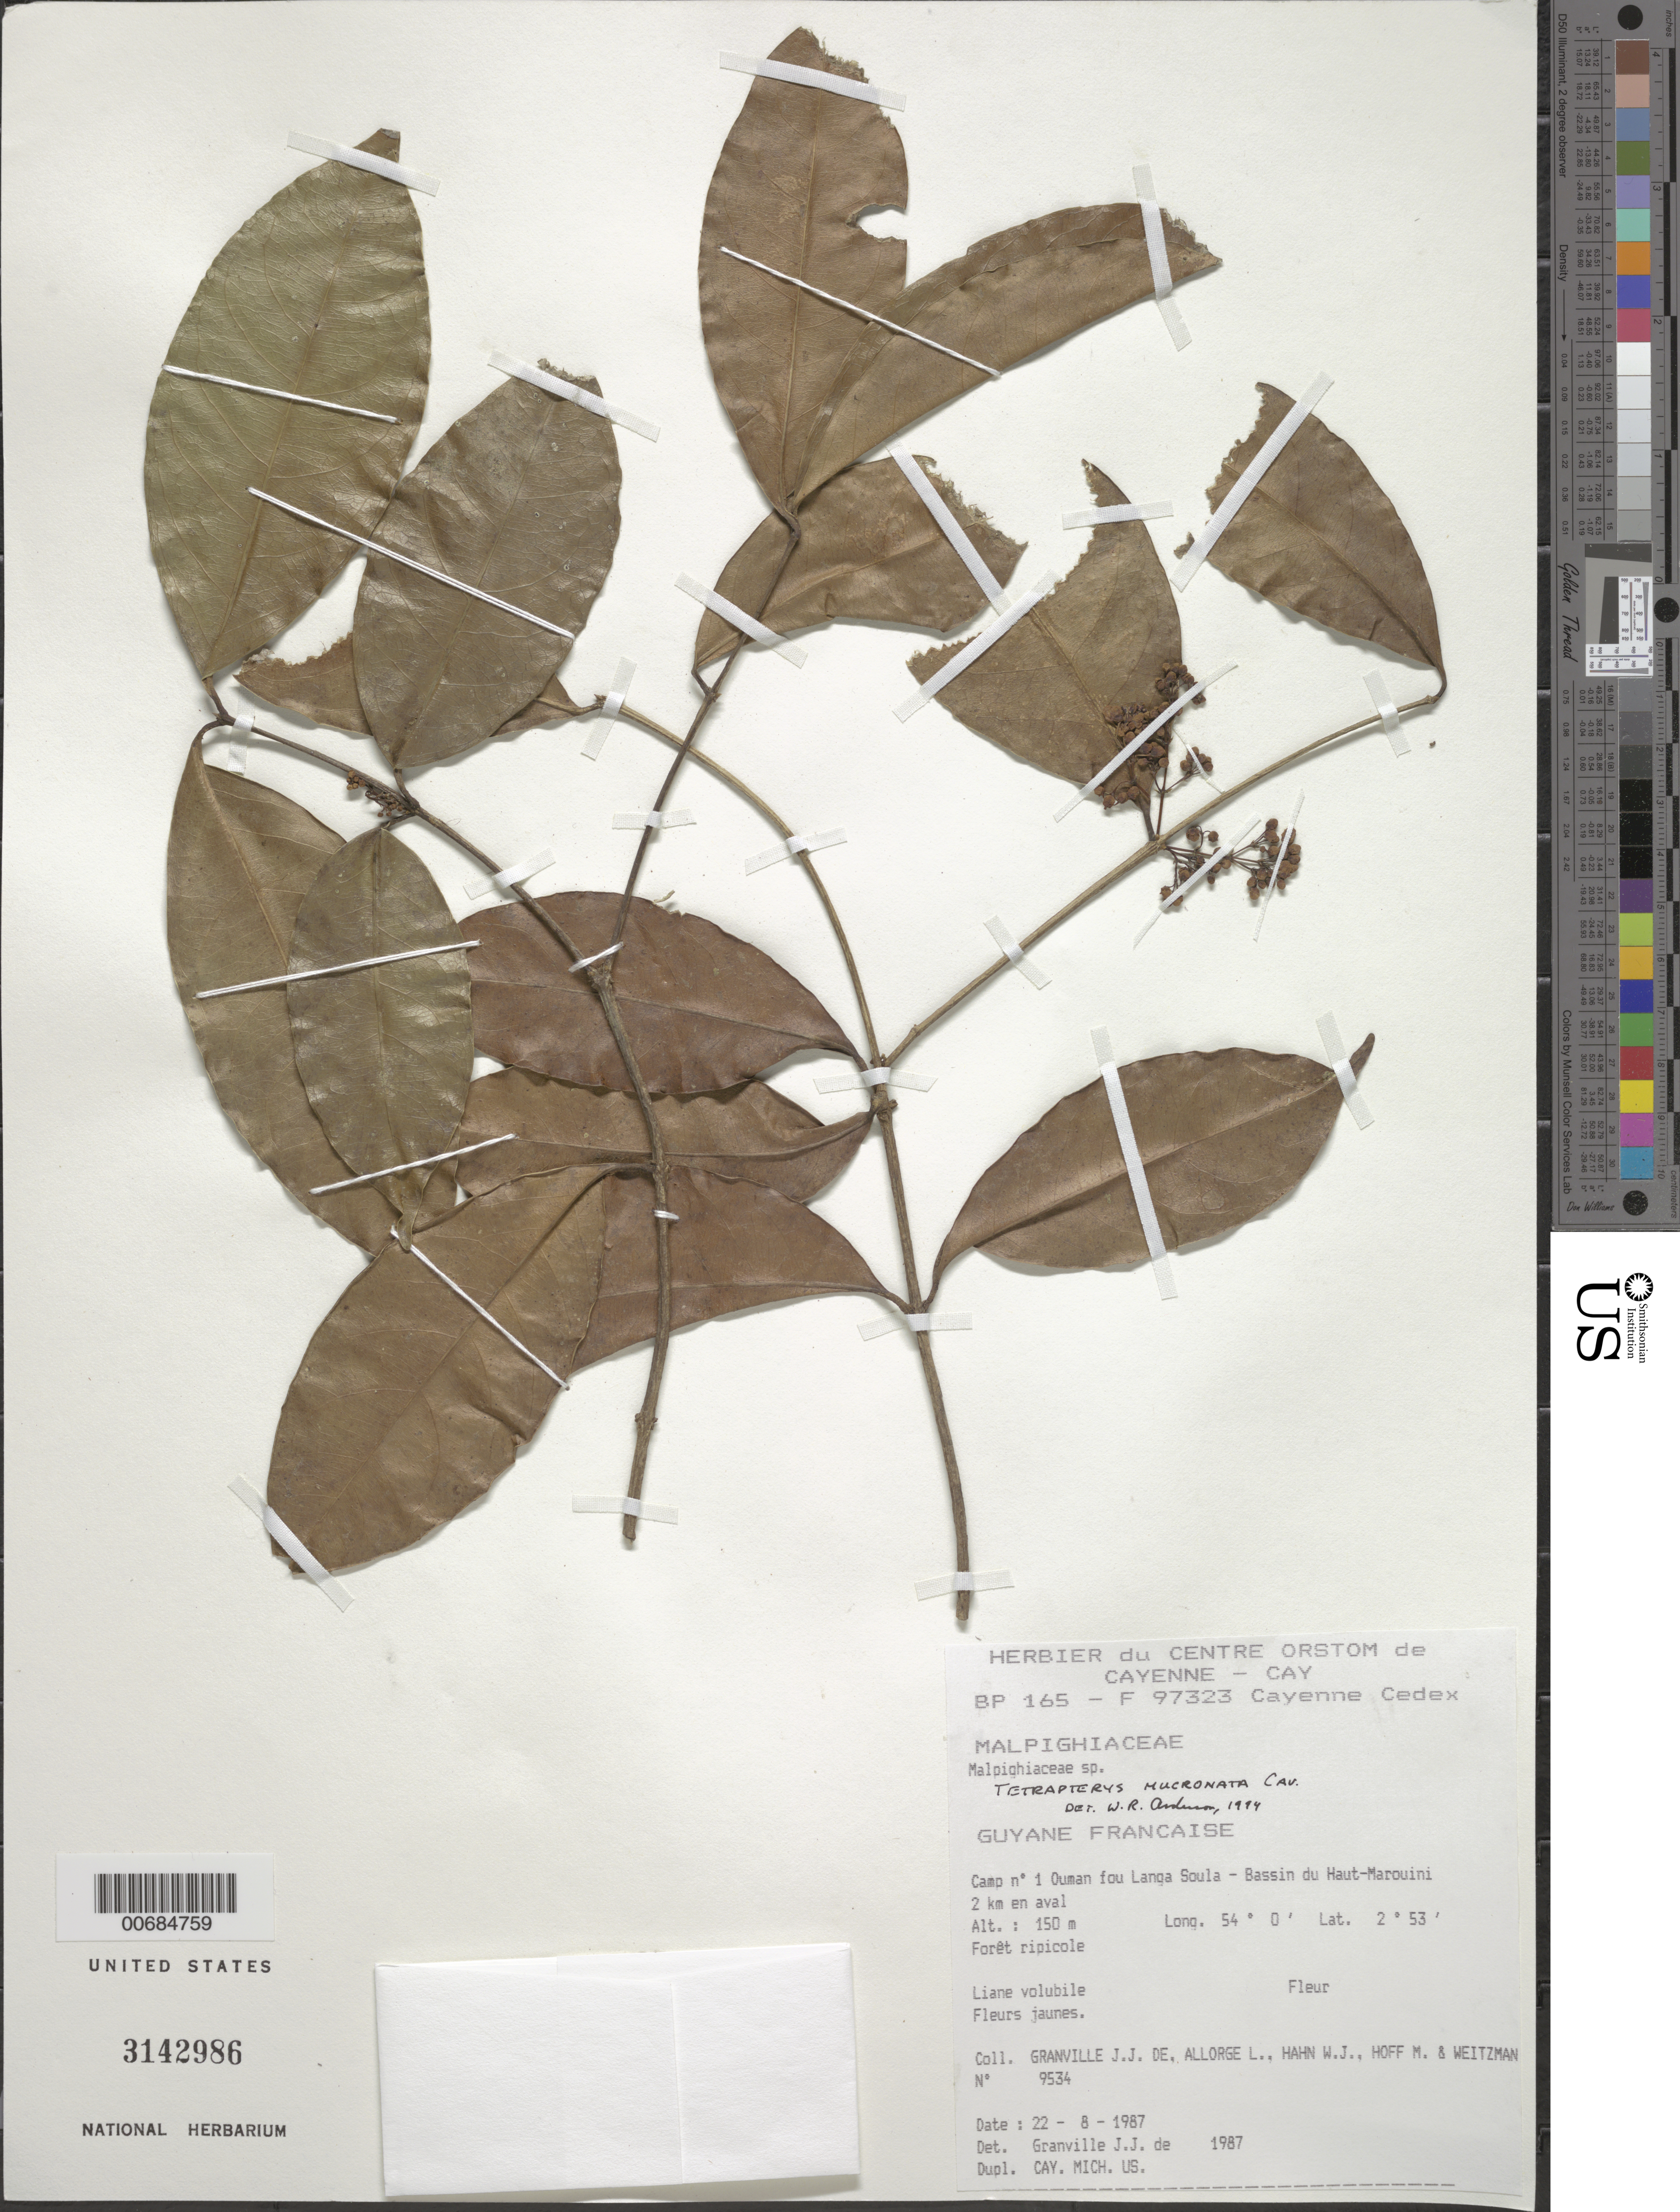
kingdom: Plantae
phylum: Tracheophyta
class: Magnoliopsida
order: Malpighiales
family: Malpighiaceae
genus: Tetrapterys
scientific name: Tetrapterys mucronata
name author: Cav.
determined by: Anderson, W. R., (MICH), University of Michigan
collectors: J.-J. de Granville, L. Allorge, W. J. Hahn & M. Hoff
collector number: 9534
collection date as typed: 23-Aug-87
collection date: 1987-08-23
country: French Guiana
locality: Ouman fou Langa Soula, Camp #1, Bassin du Haut-Marouini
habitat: Forêt ripicole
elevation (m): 150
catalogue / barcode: US 3142986